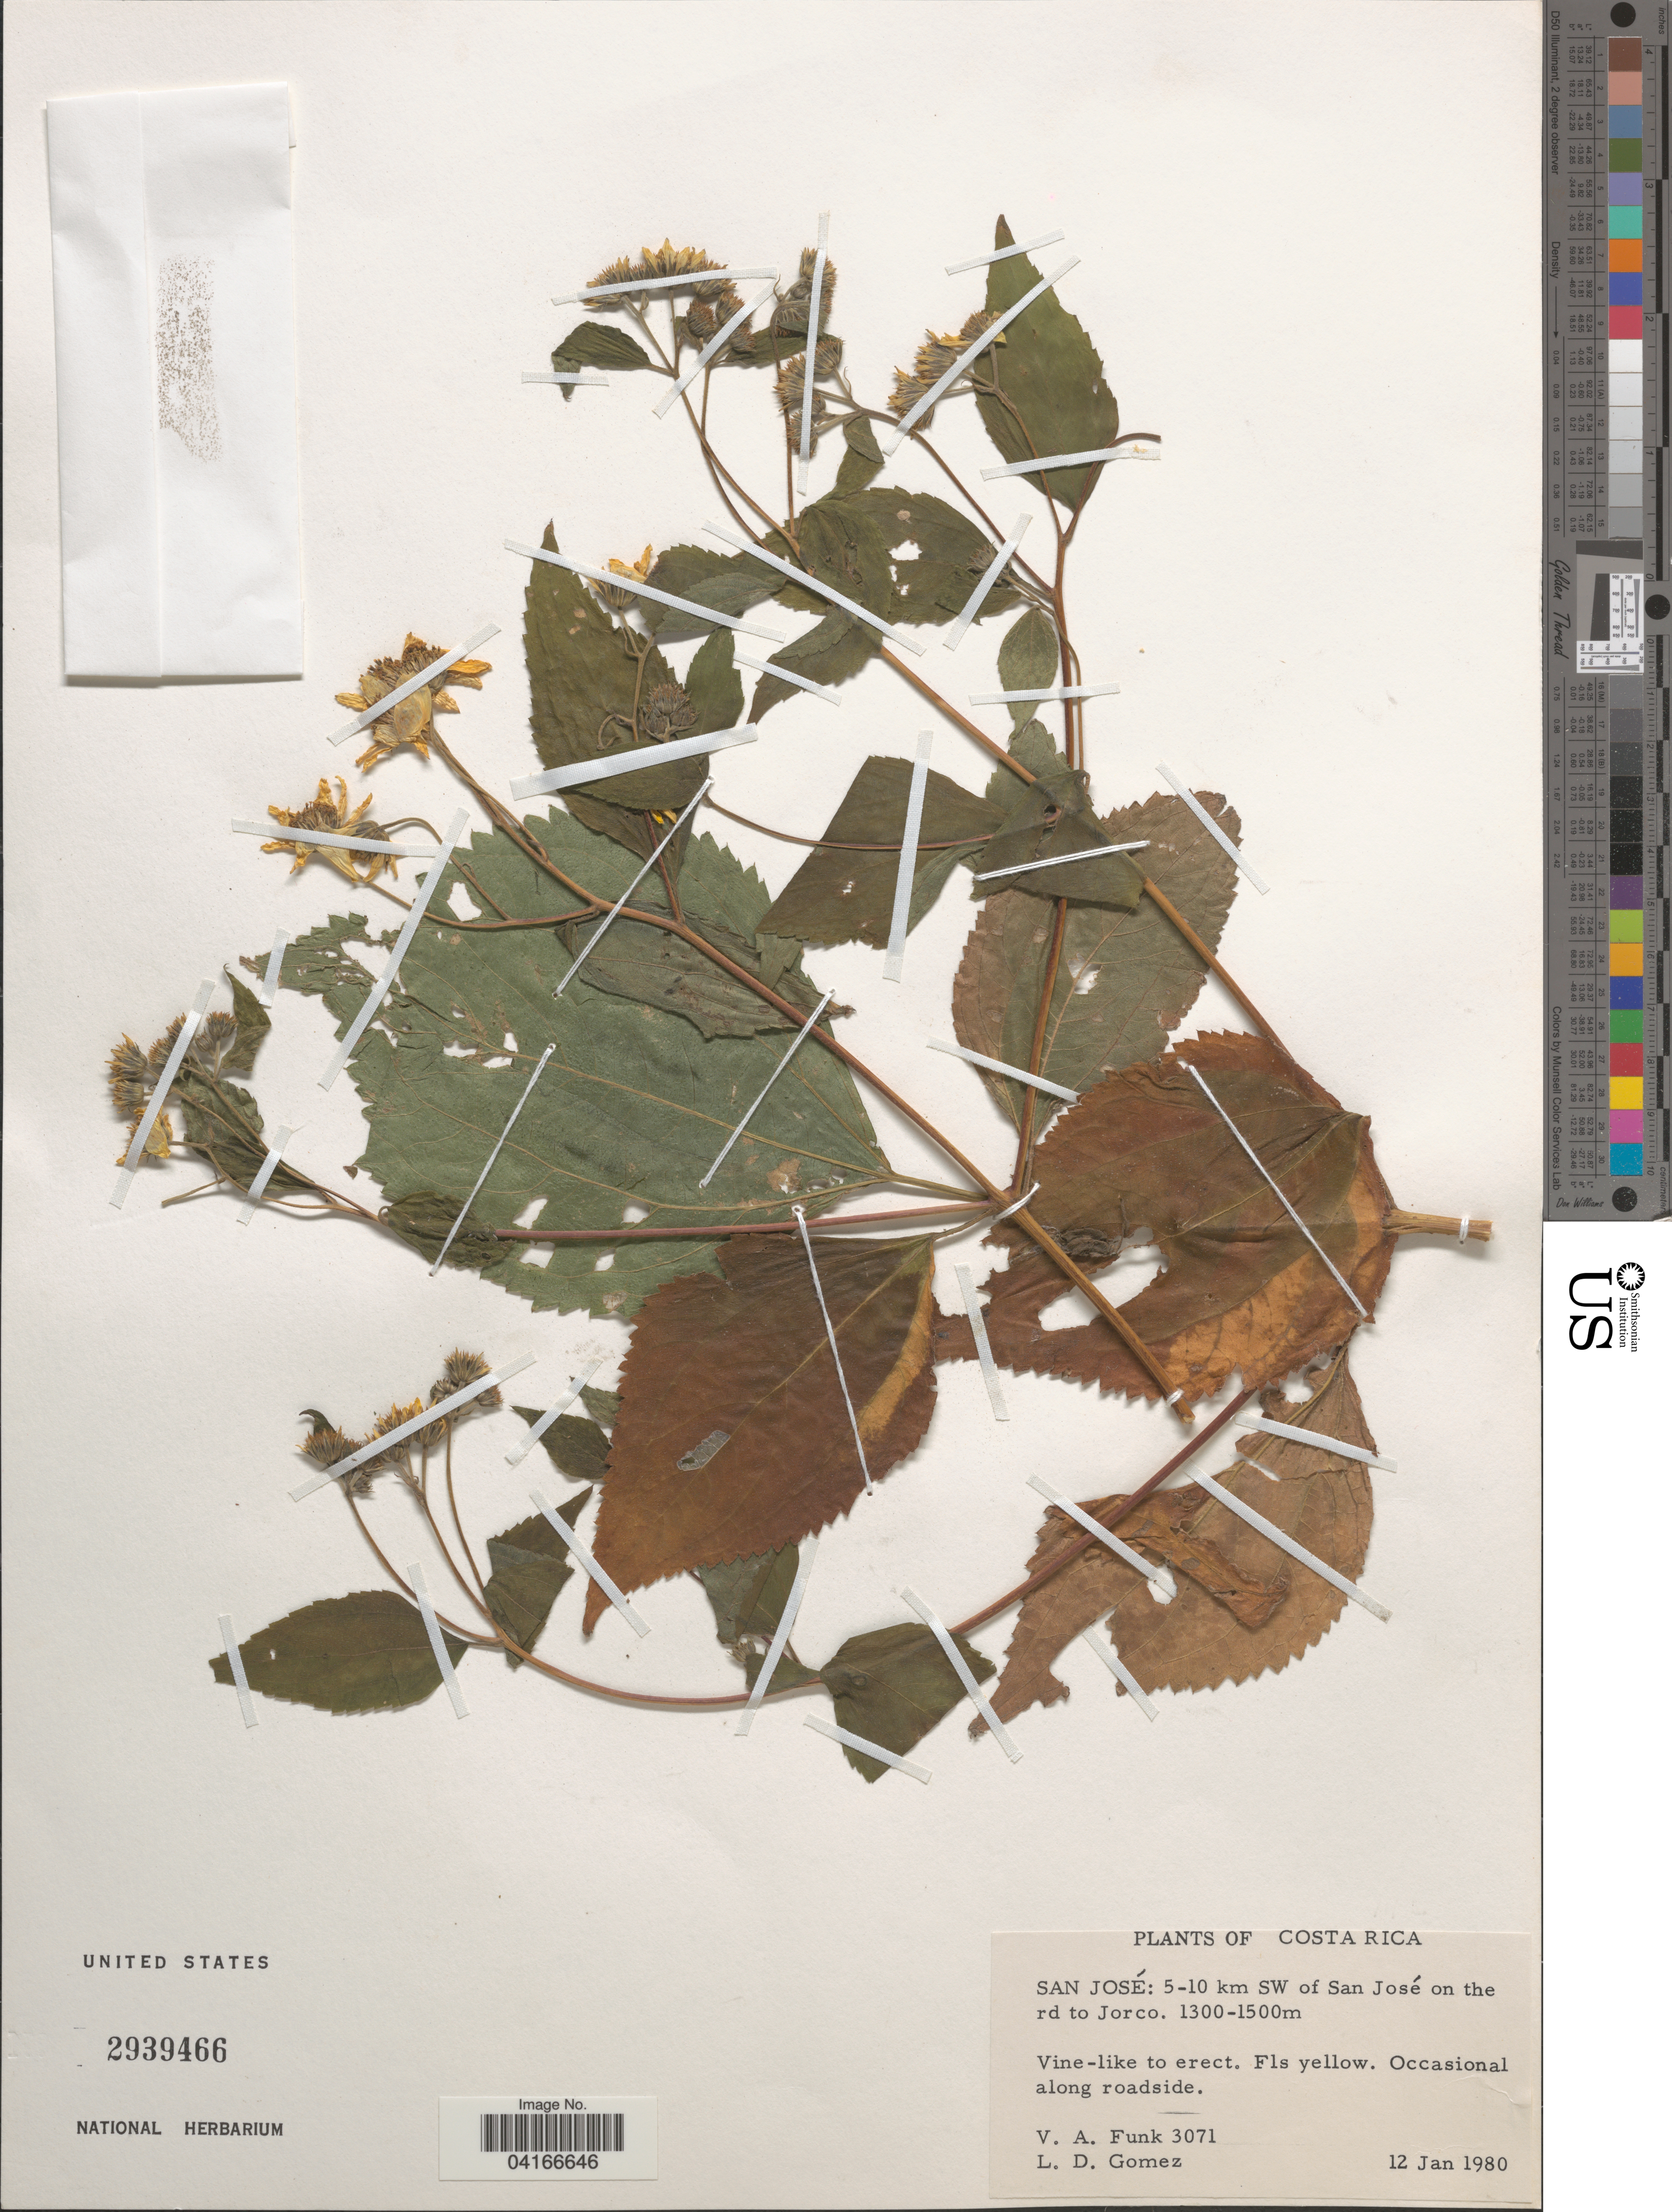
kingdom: Plantae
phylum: Tracheophyta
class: Magnoliopsida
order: Asterales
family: Asteraceae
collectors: V. Funk & L. D. Gómez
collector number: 3071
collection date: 1980-01-12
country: Costa Rica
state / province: San José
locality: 5-10 km SW of San José on the rd to Jorco.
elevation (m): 1300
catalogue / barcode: US 2939466